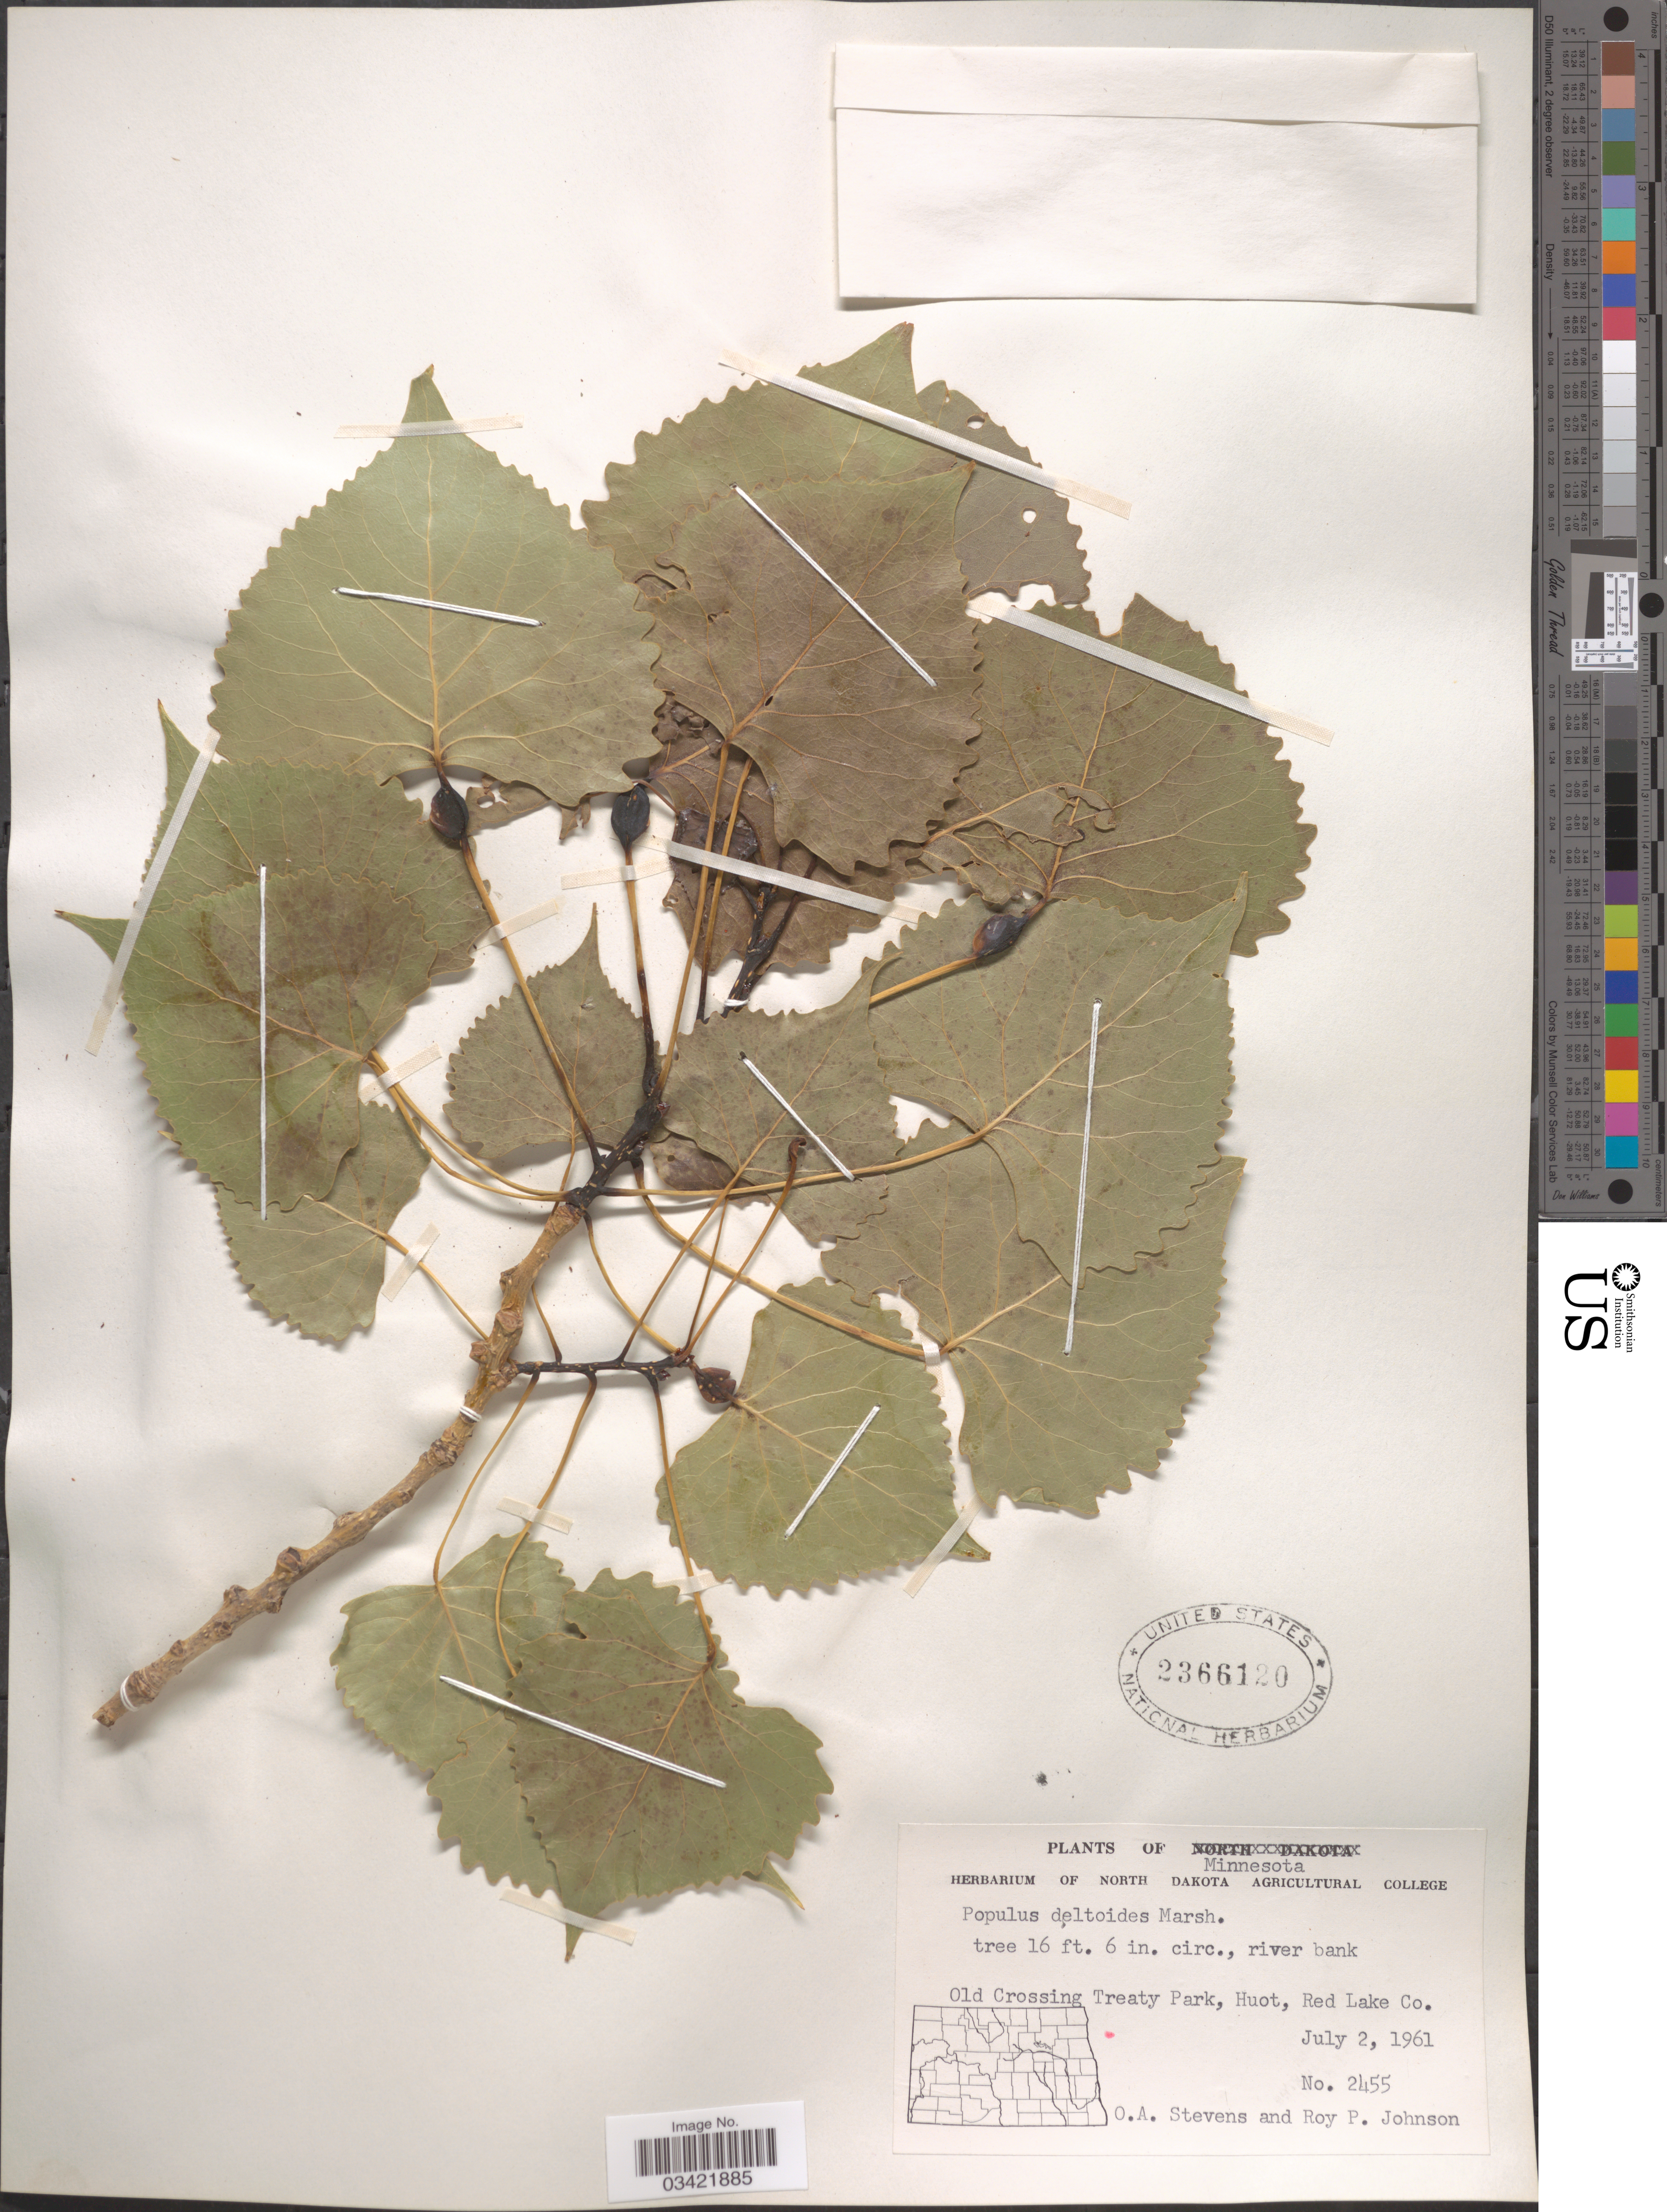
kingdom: Plantae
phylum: Tracheophyta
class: Magnoliopsida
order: Malpighiales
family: Salicaceae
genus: Populus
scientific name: Populus deltoides subsp. monilifera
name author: (Aiton) Eckenw.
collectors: O. A. Stevens & R. Johnson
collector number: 2455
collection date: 1961-07-02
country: United States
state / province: Minnesota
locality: Old Crossing Treaty Park, Huot, Red Lake Co.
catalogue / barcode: US 2366120